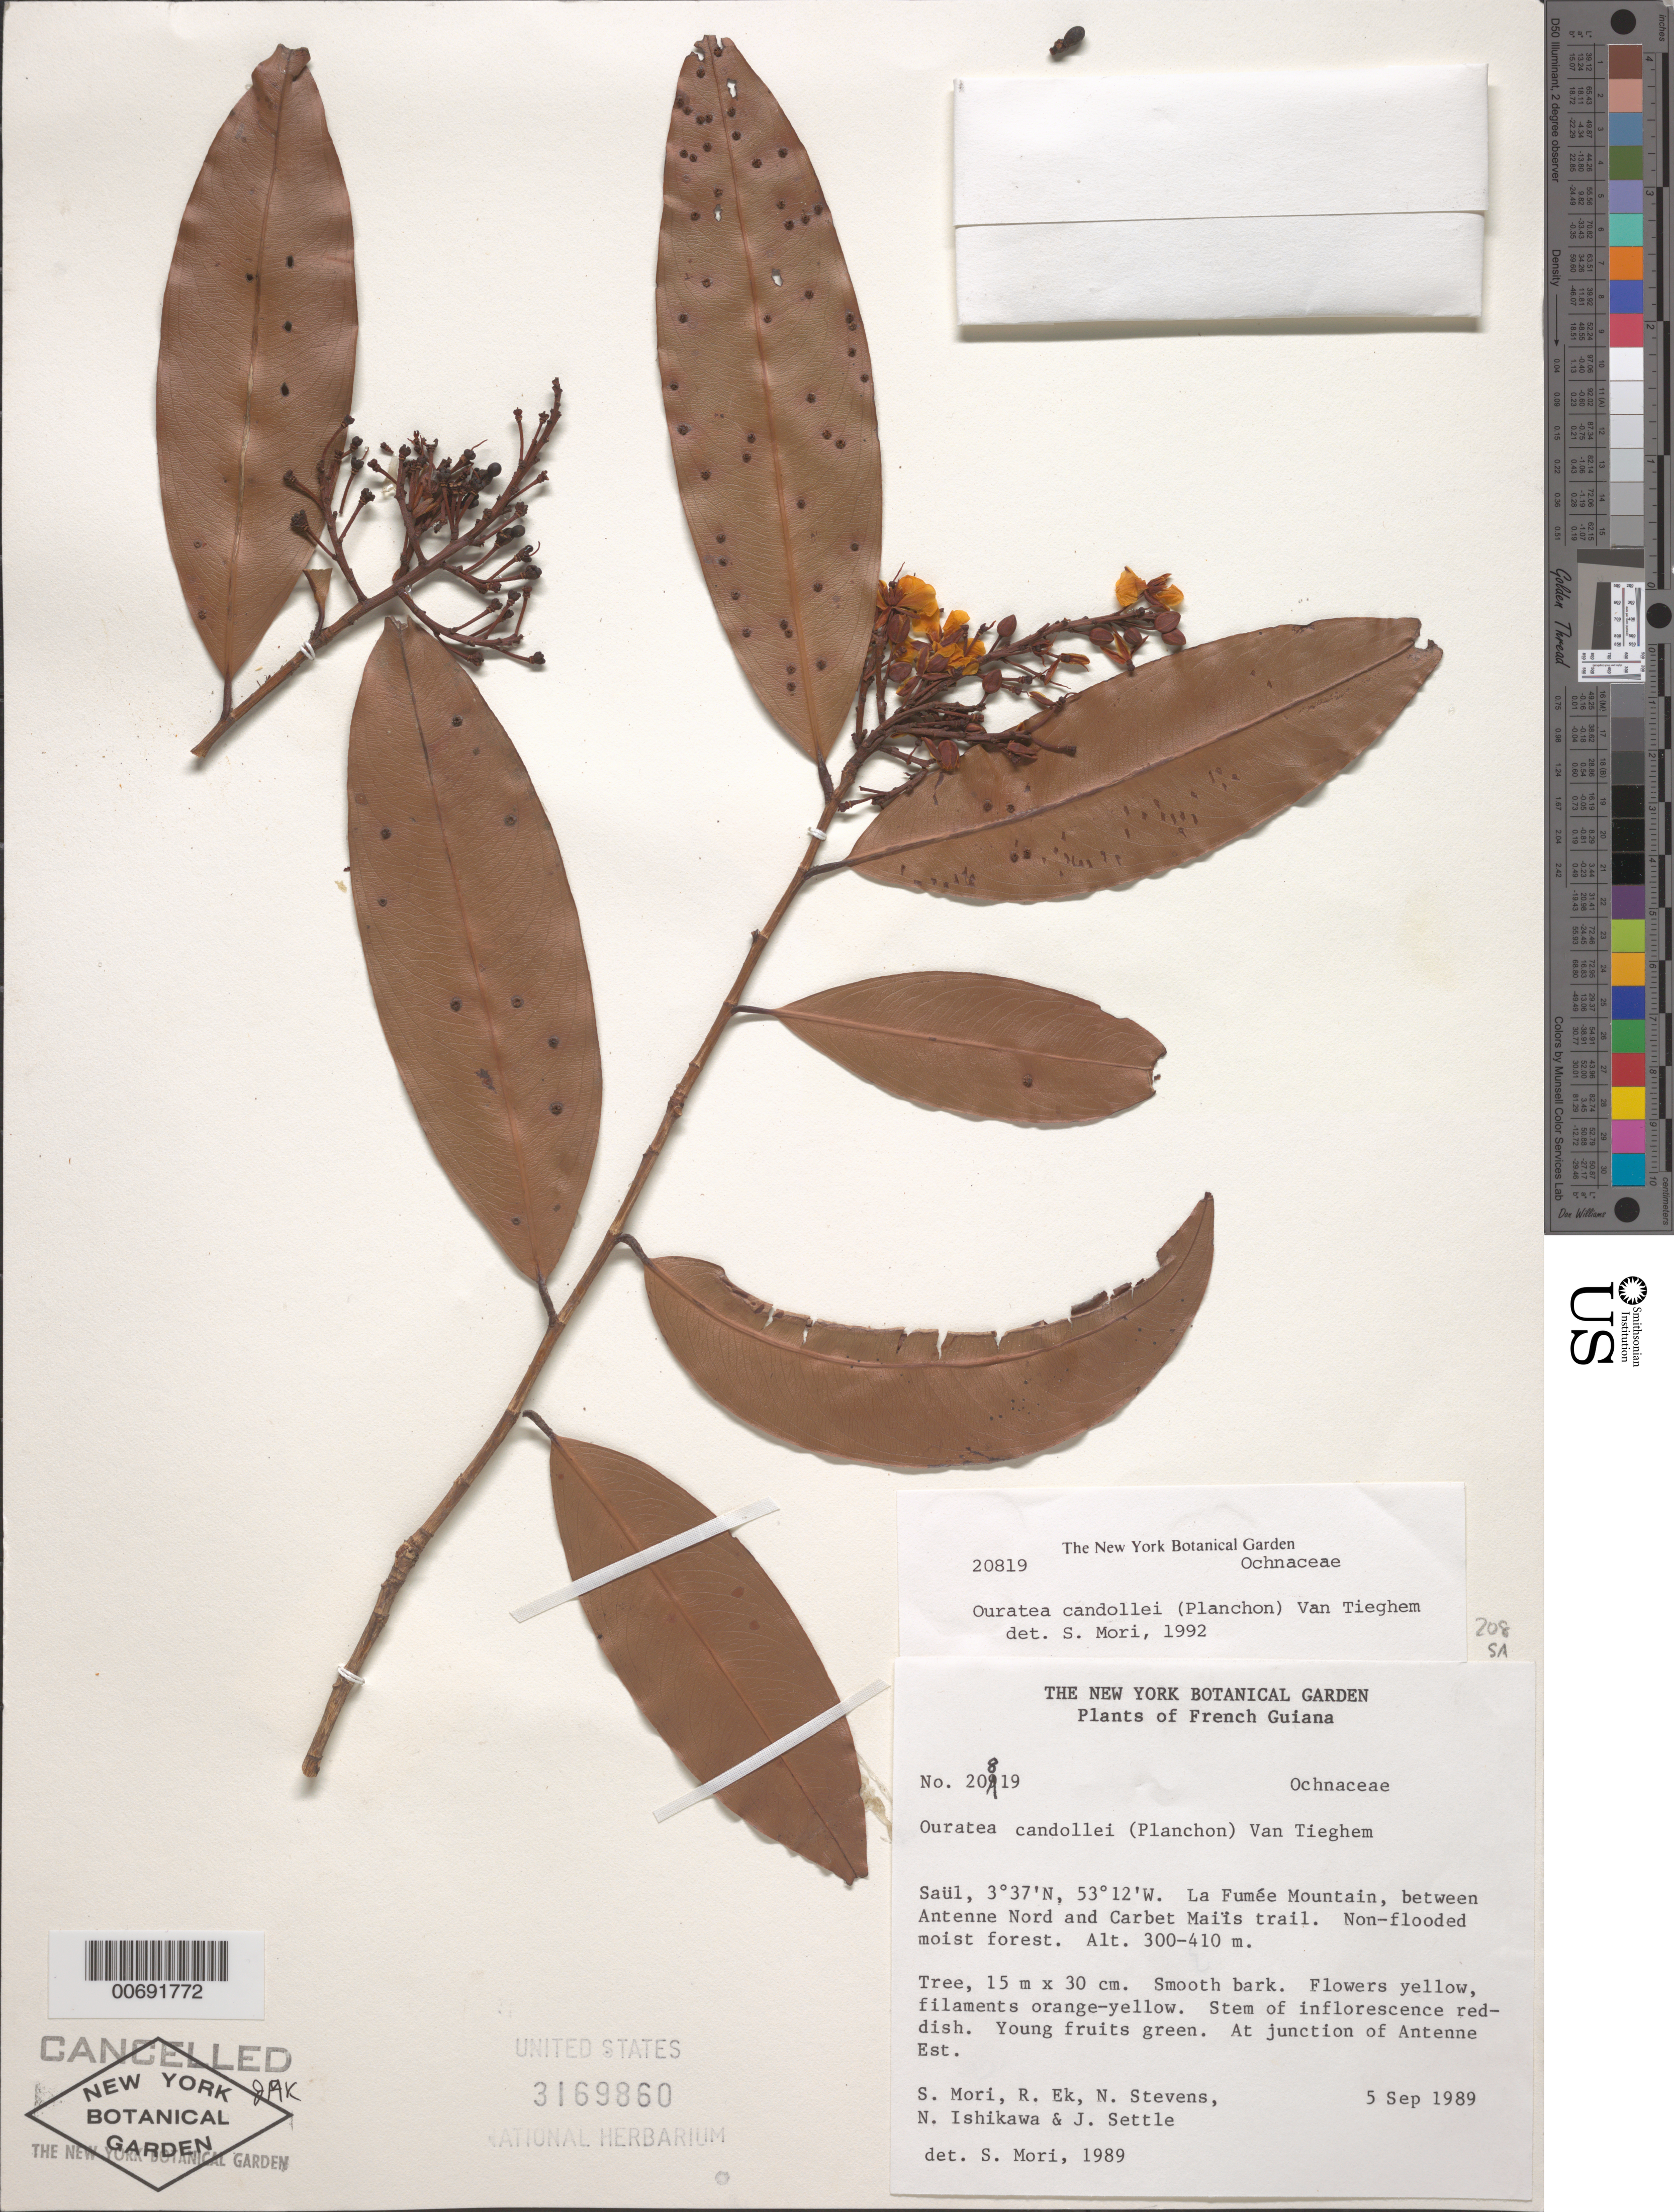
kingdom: Plantae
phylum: Tracheophyta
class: Magnoliopsida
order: Malpighiales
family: Ochnaceae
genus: Ouratea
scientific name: Ouratea candollei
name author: (Planch.) Tiegh.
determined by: Mori, Scott A.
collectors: S. Mori et al.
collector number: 20819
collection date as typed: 5-Sep-89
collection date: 1989-09-05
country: French Guiana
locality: Saül, La Fumée Mountain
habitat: Non-flooded moist forest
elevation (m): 300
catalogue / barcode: US 3169860